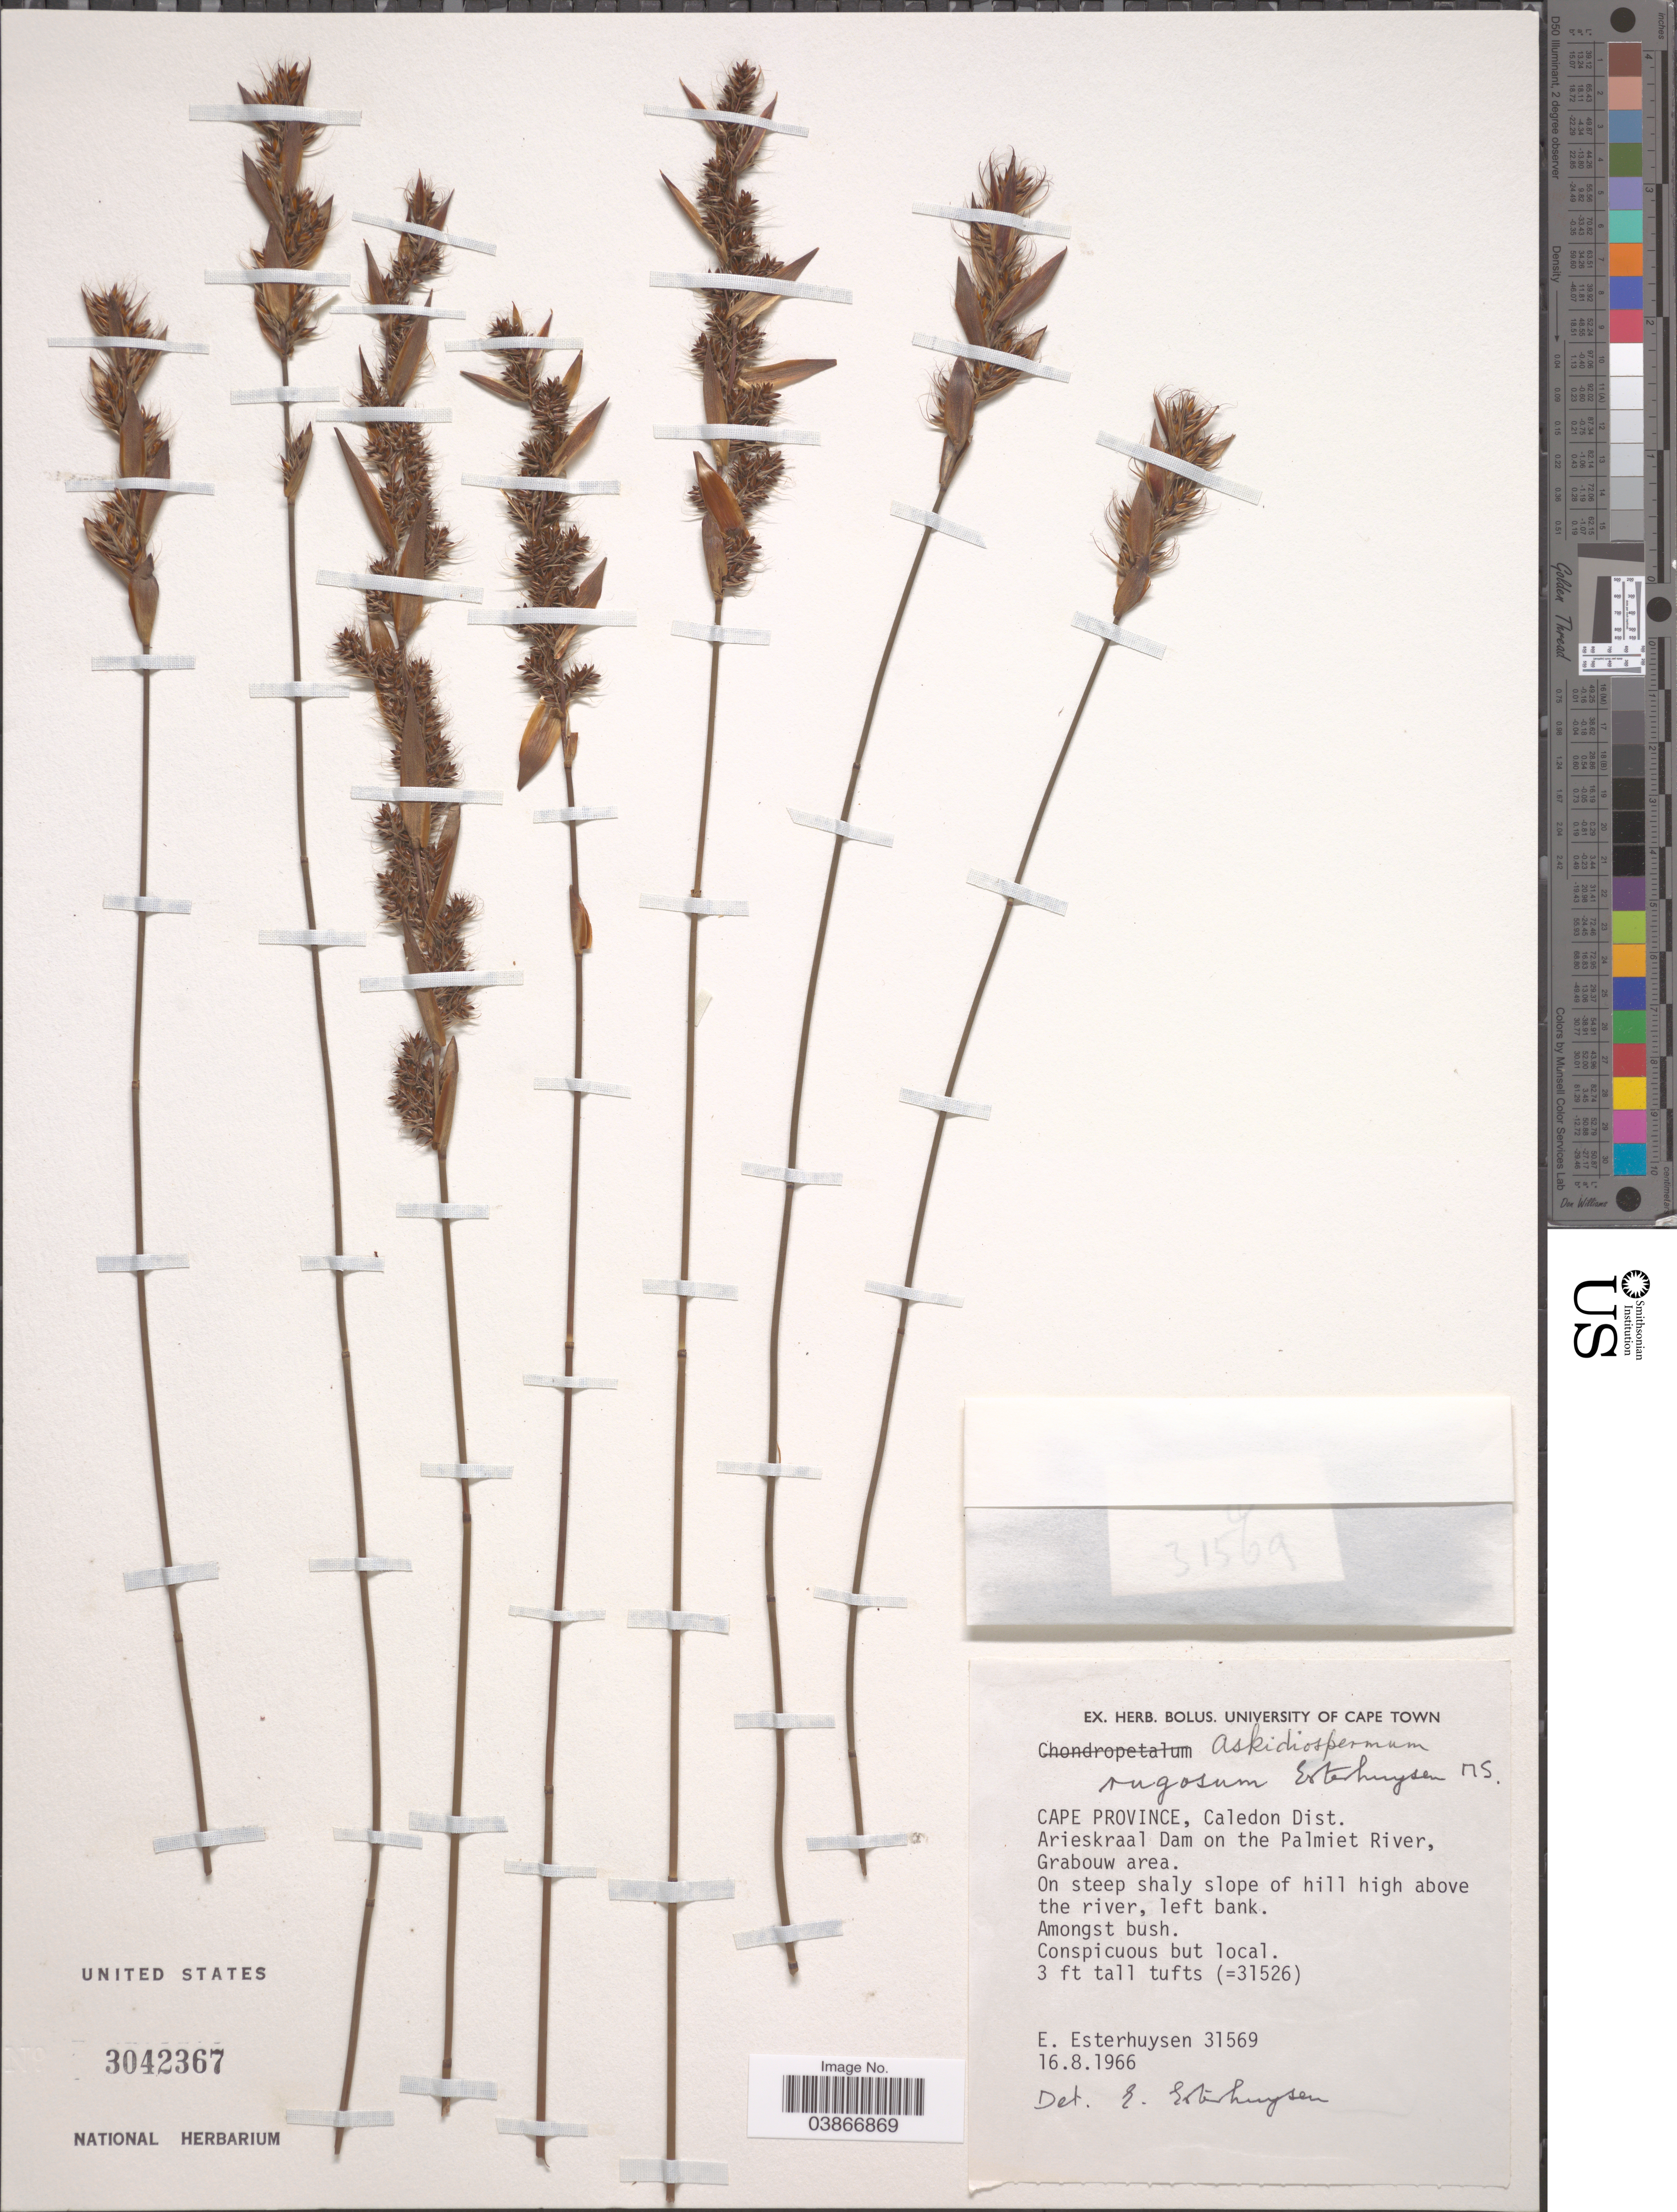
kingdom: Plantae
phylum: Tracheophyta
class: Liliopsida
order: Poales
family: Restionaceae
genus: Askidiosperma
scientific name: Askidiosperma rugosum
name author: Esterh.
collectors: E. E. Esterhuysen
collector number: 31569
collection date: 1966-08-16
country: South Africa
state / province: Western Cape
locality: Caledon Dist. Arieskraal Dam on the Palmiet River, Grabouw area. On steep shaly slope of hill high above the river.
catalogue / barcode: US 3042367